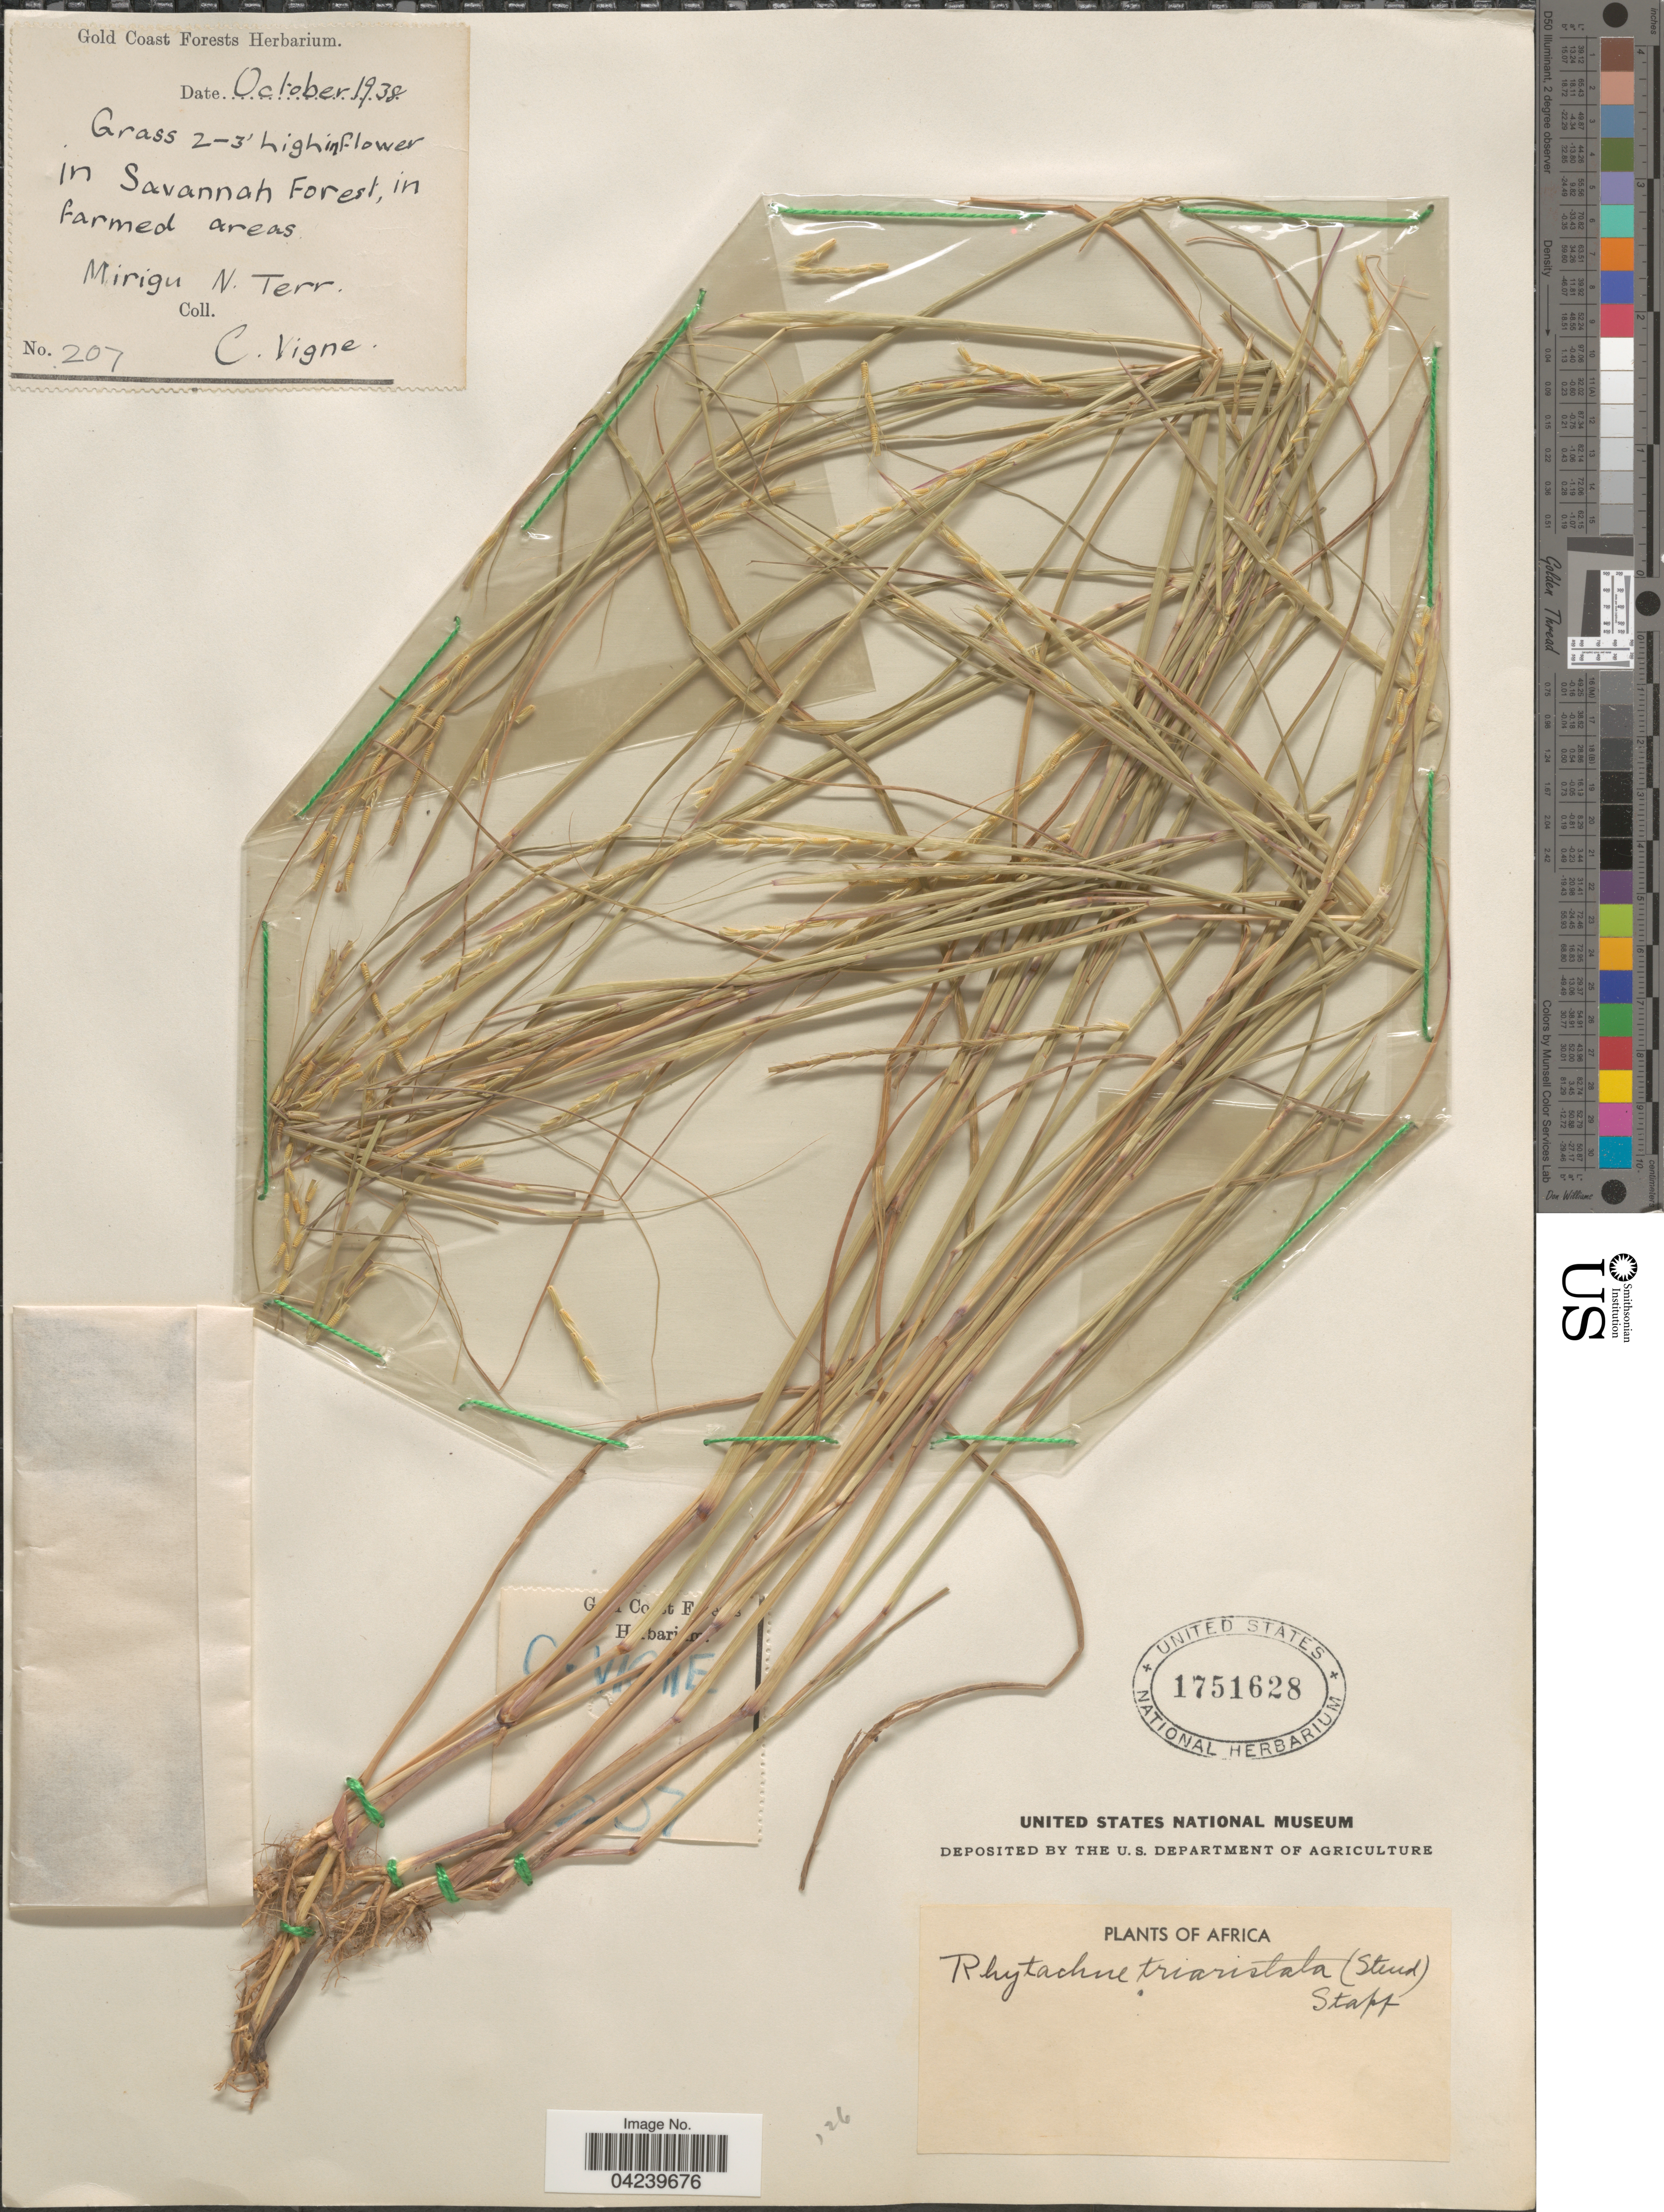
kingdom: Plantae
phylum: Tracheophyta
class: Liliopsida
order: Poales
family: Poaceae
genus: Rhytachne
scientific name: Rhytachne triaristata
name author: Stapf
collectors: C. Vigne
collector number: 207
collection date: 1938-10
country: Ghana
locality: In Savannah Forest, in farmed areas. Mirigu N. Terr.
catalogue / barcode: US 1751628